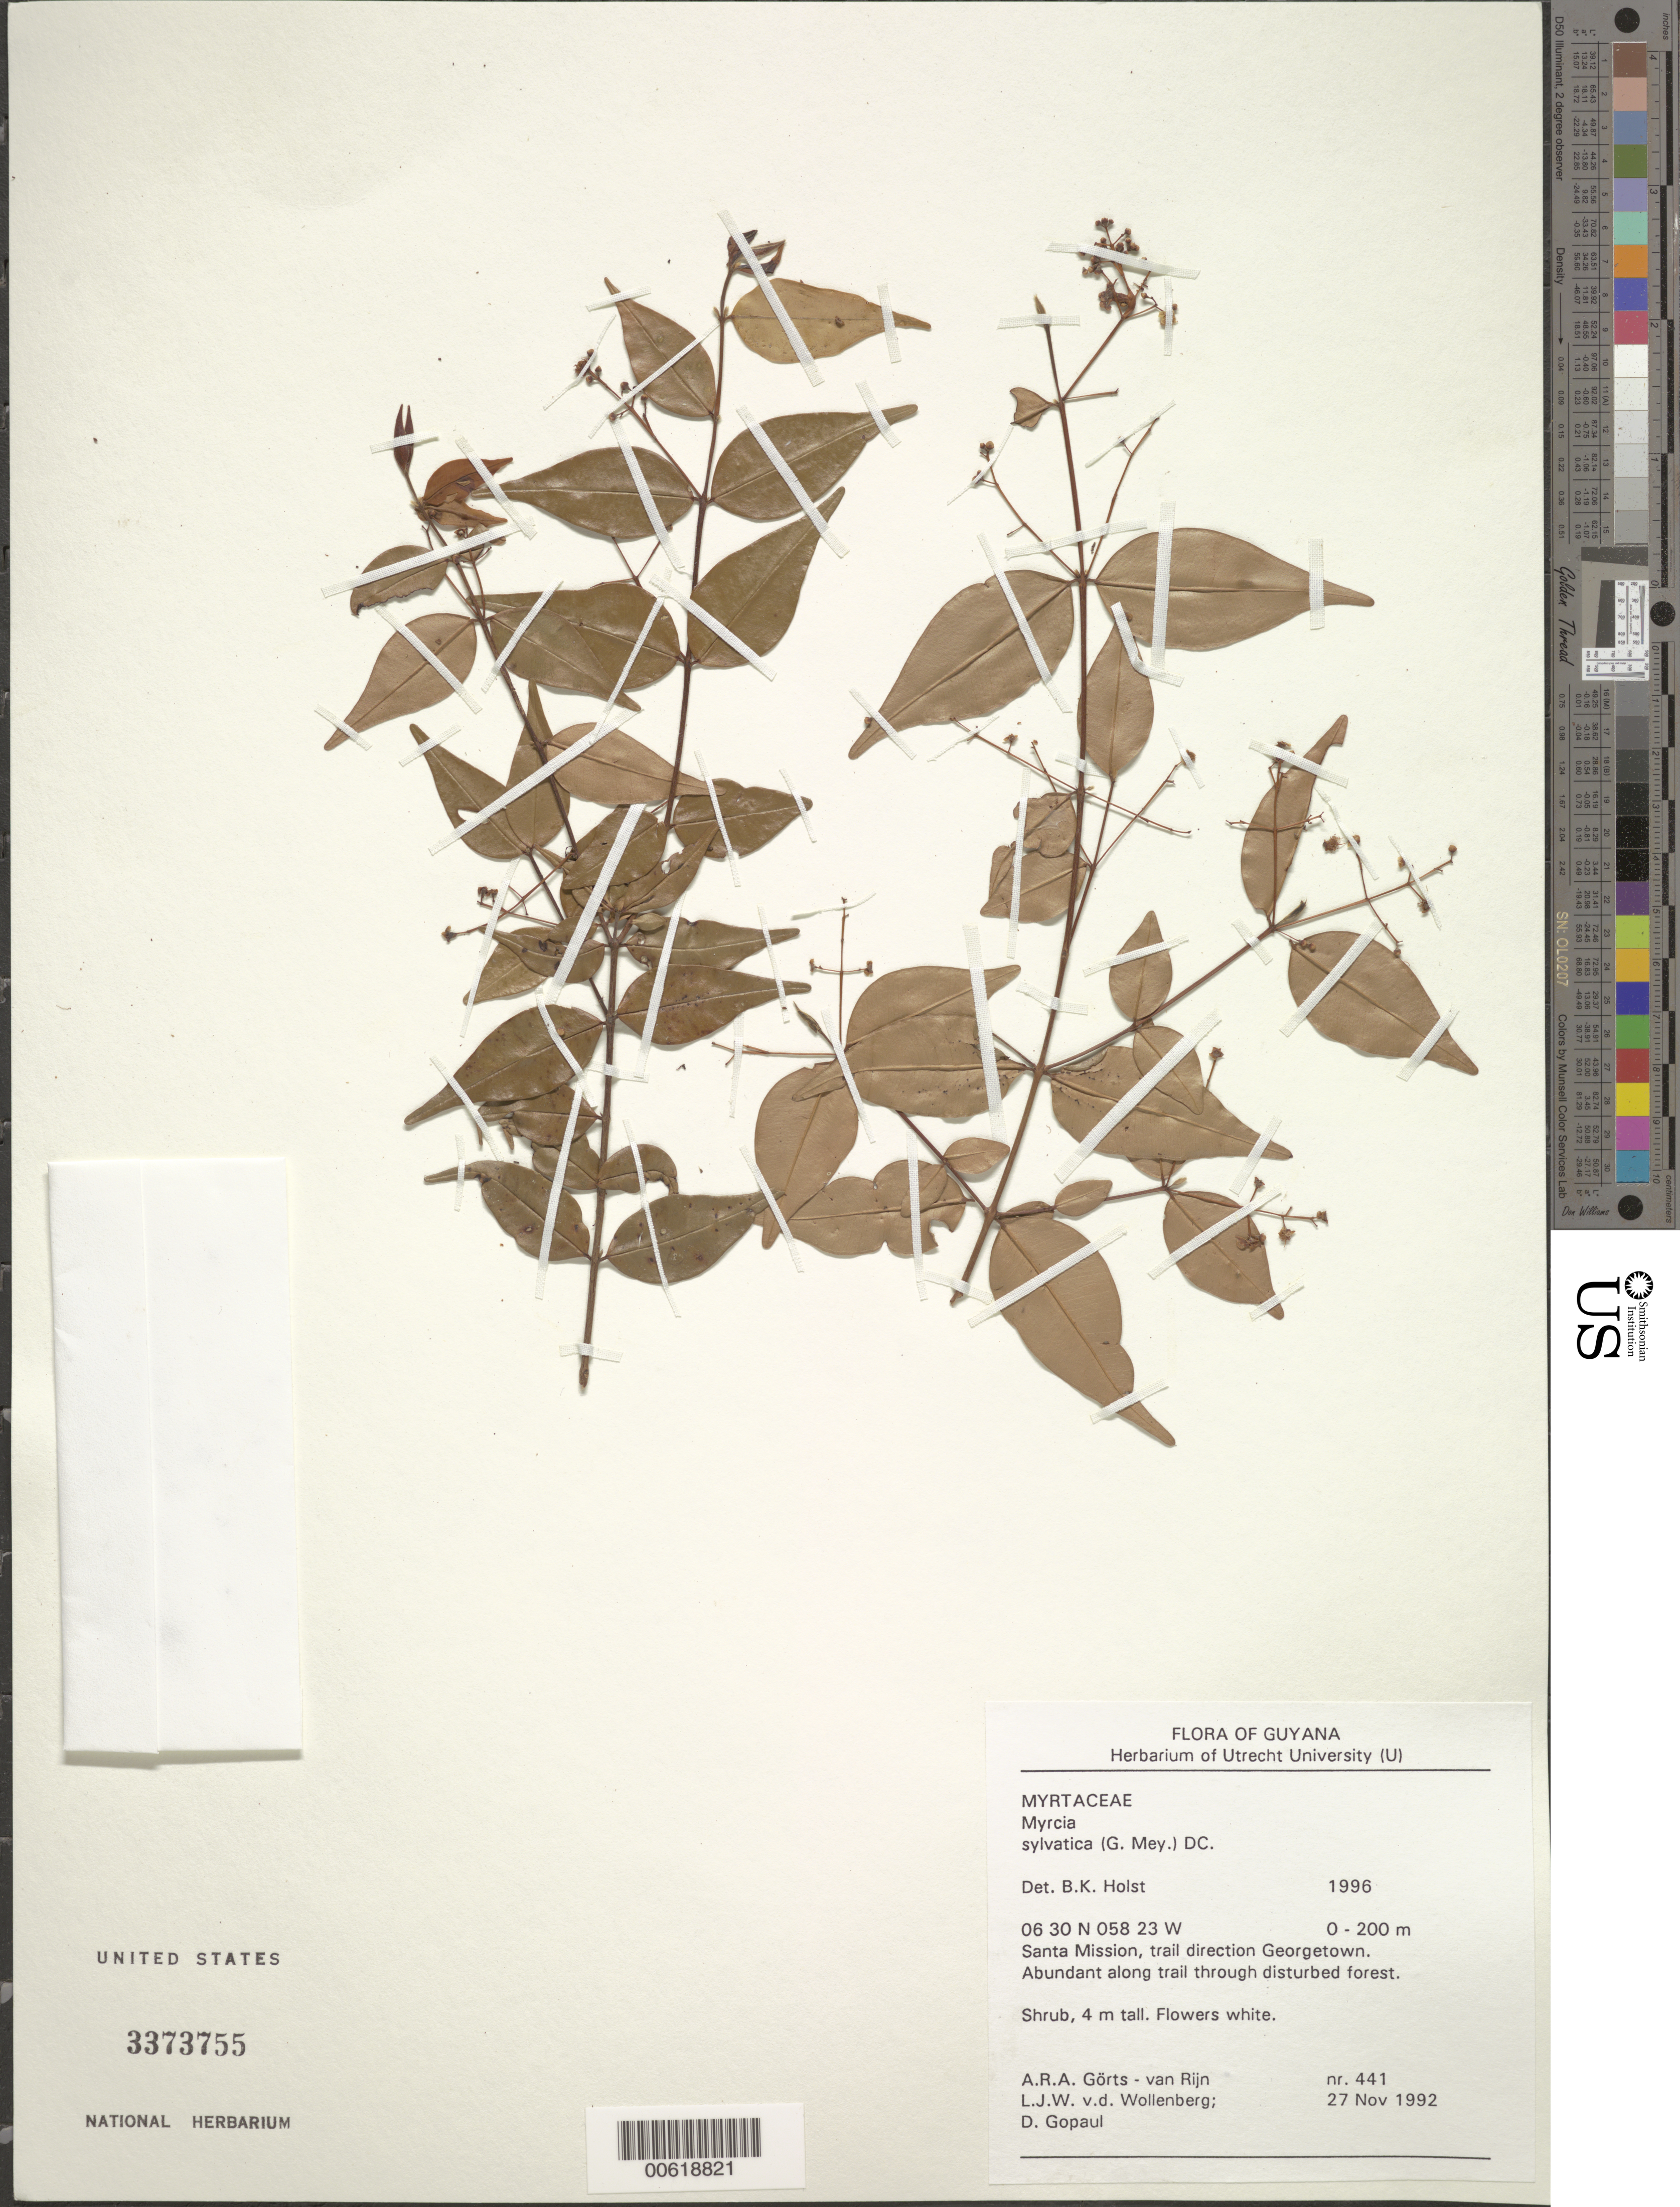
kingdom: Plantae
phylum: Tracheophyta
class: Magnoliopsida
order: Myrtales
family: Myrtaceae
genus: Myrcia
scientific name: Myrcia sylvatica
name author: (G. Mey.) DC.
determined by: Holst, Bruce K.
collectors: A. .R. A. Görts-van Rijn, J. Brandbyge, L. van der Wollenberg & D. Gopaul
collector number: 441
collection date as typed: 27-Nov-92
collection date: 1992-11-27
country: Guyana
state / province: Demerara-Mahaica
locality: Santa Mission, trail toward Georgetown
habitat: Along trial through disturbed forest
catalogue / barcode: US 3373755